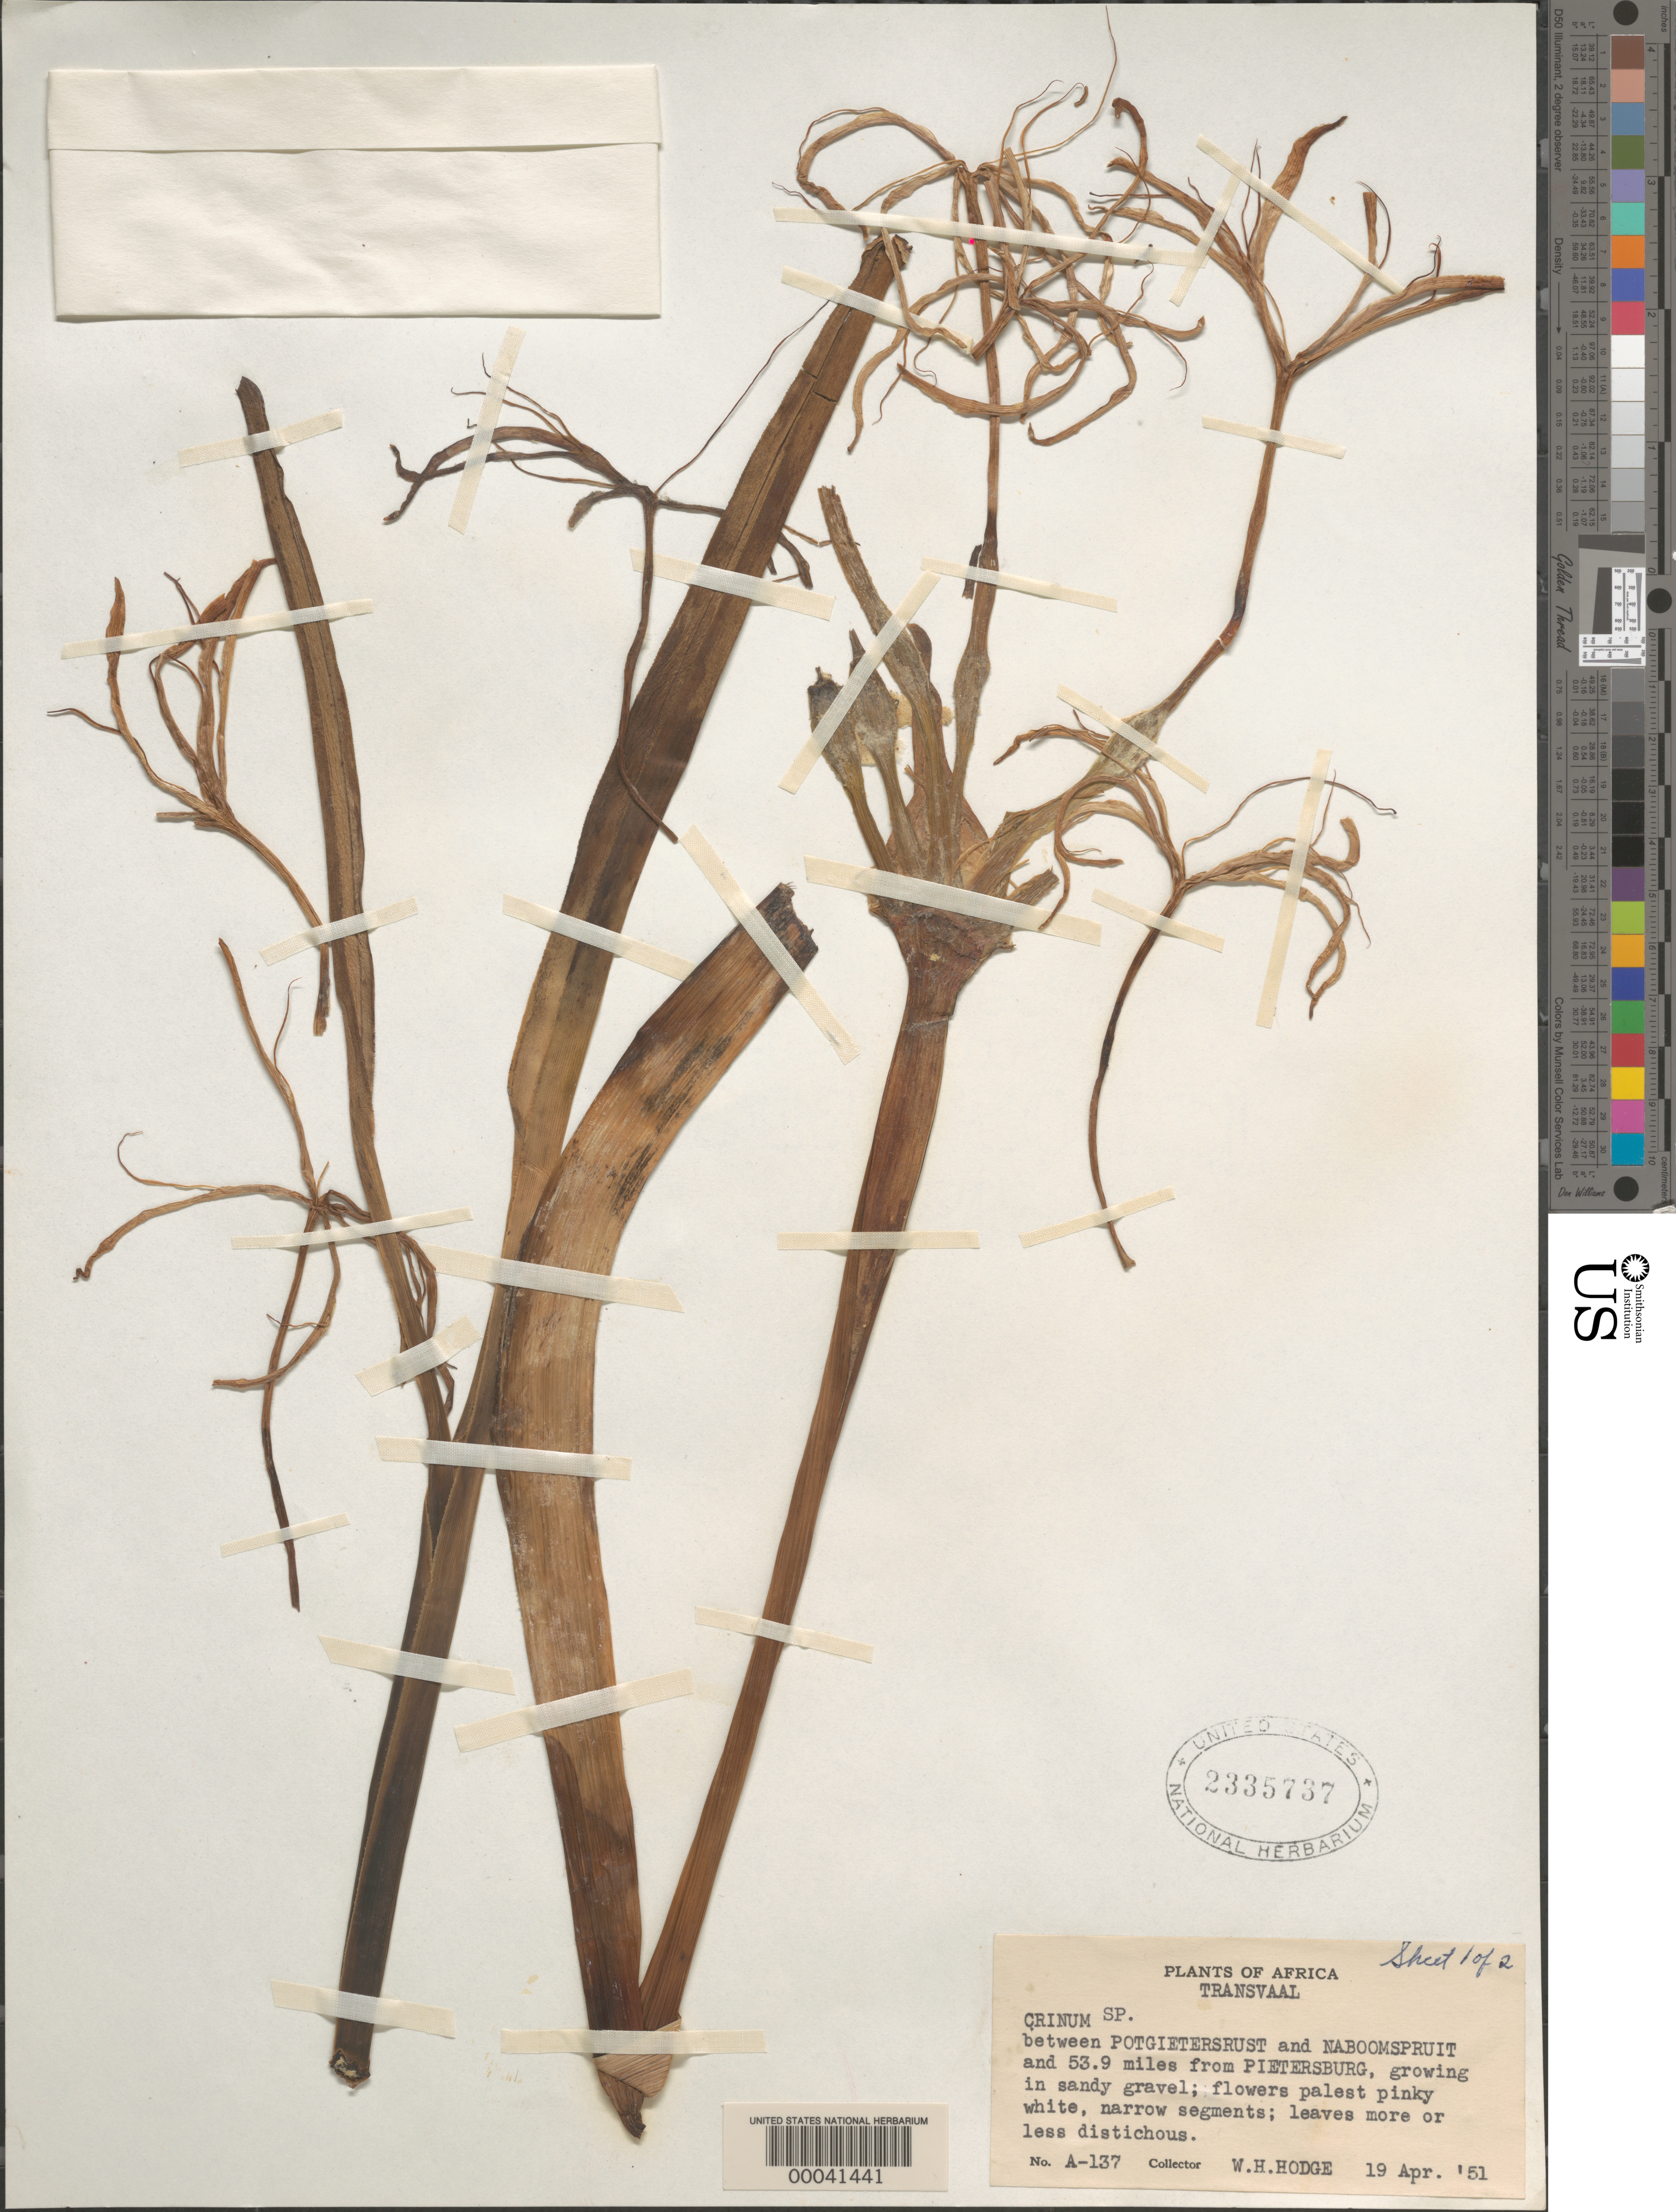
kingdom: Plantae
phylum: Tracheophyta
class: Liliopsida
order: Asparagales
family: Amaryllidaceae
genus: Crinum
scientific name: Crinum sp.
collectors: W. Hodge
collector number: A-137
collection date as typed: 19 Apr 1951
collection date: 1951-04-19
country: South Africa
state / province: Limpopo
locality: Between potgietersrust and naboomspruit and 53.9 mi. from pietersburg. Transvaal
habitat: Growing in sandy gravel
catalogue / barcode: US 2335737